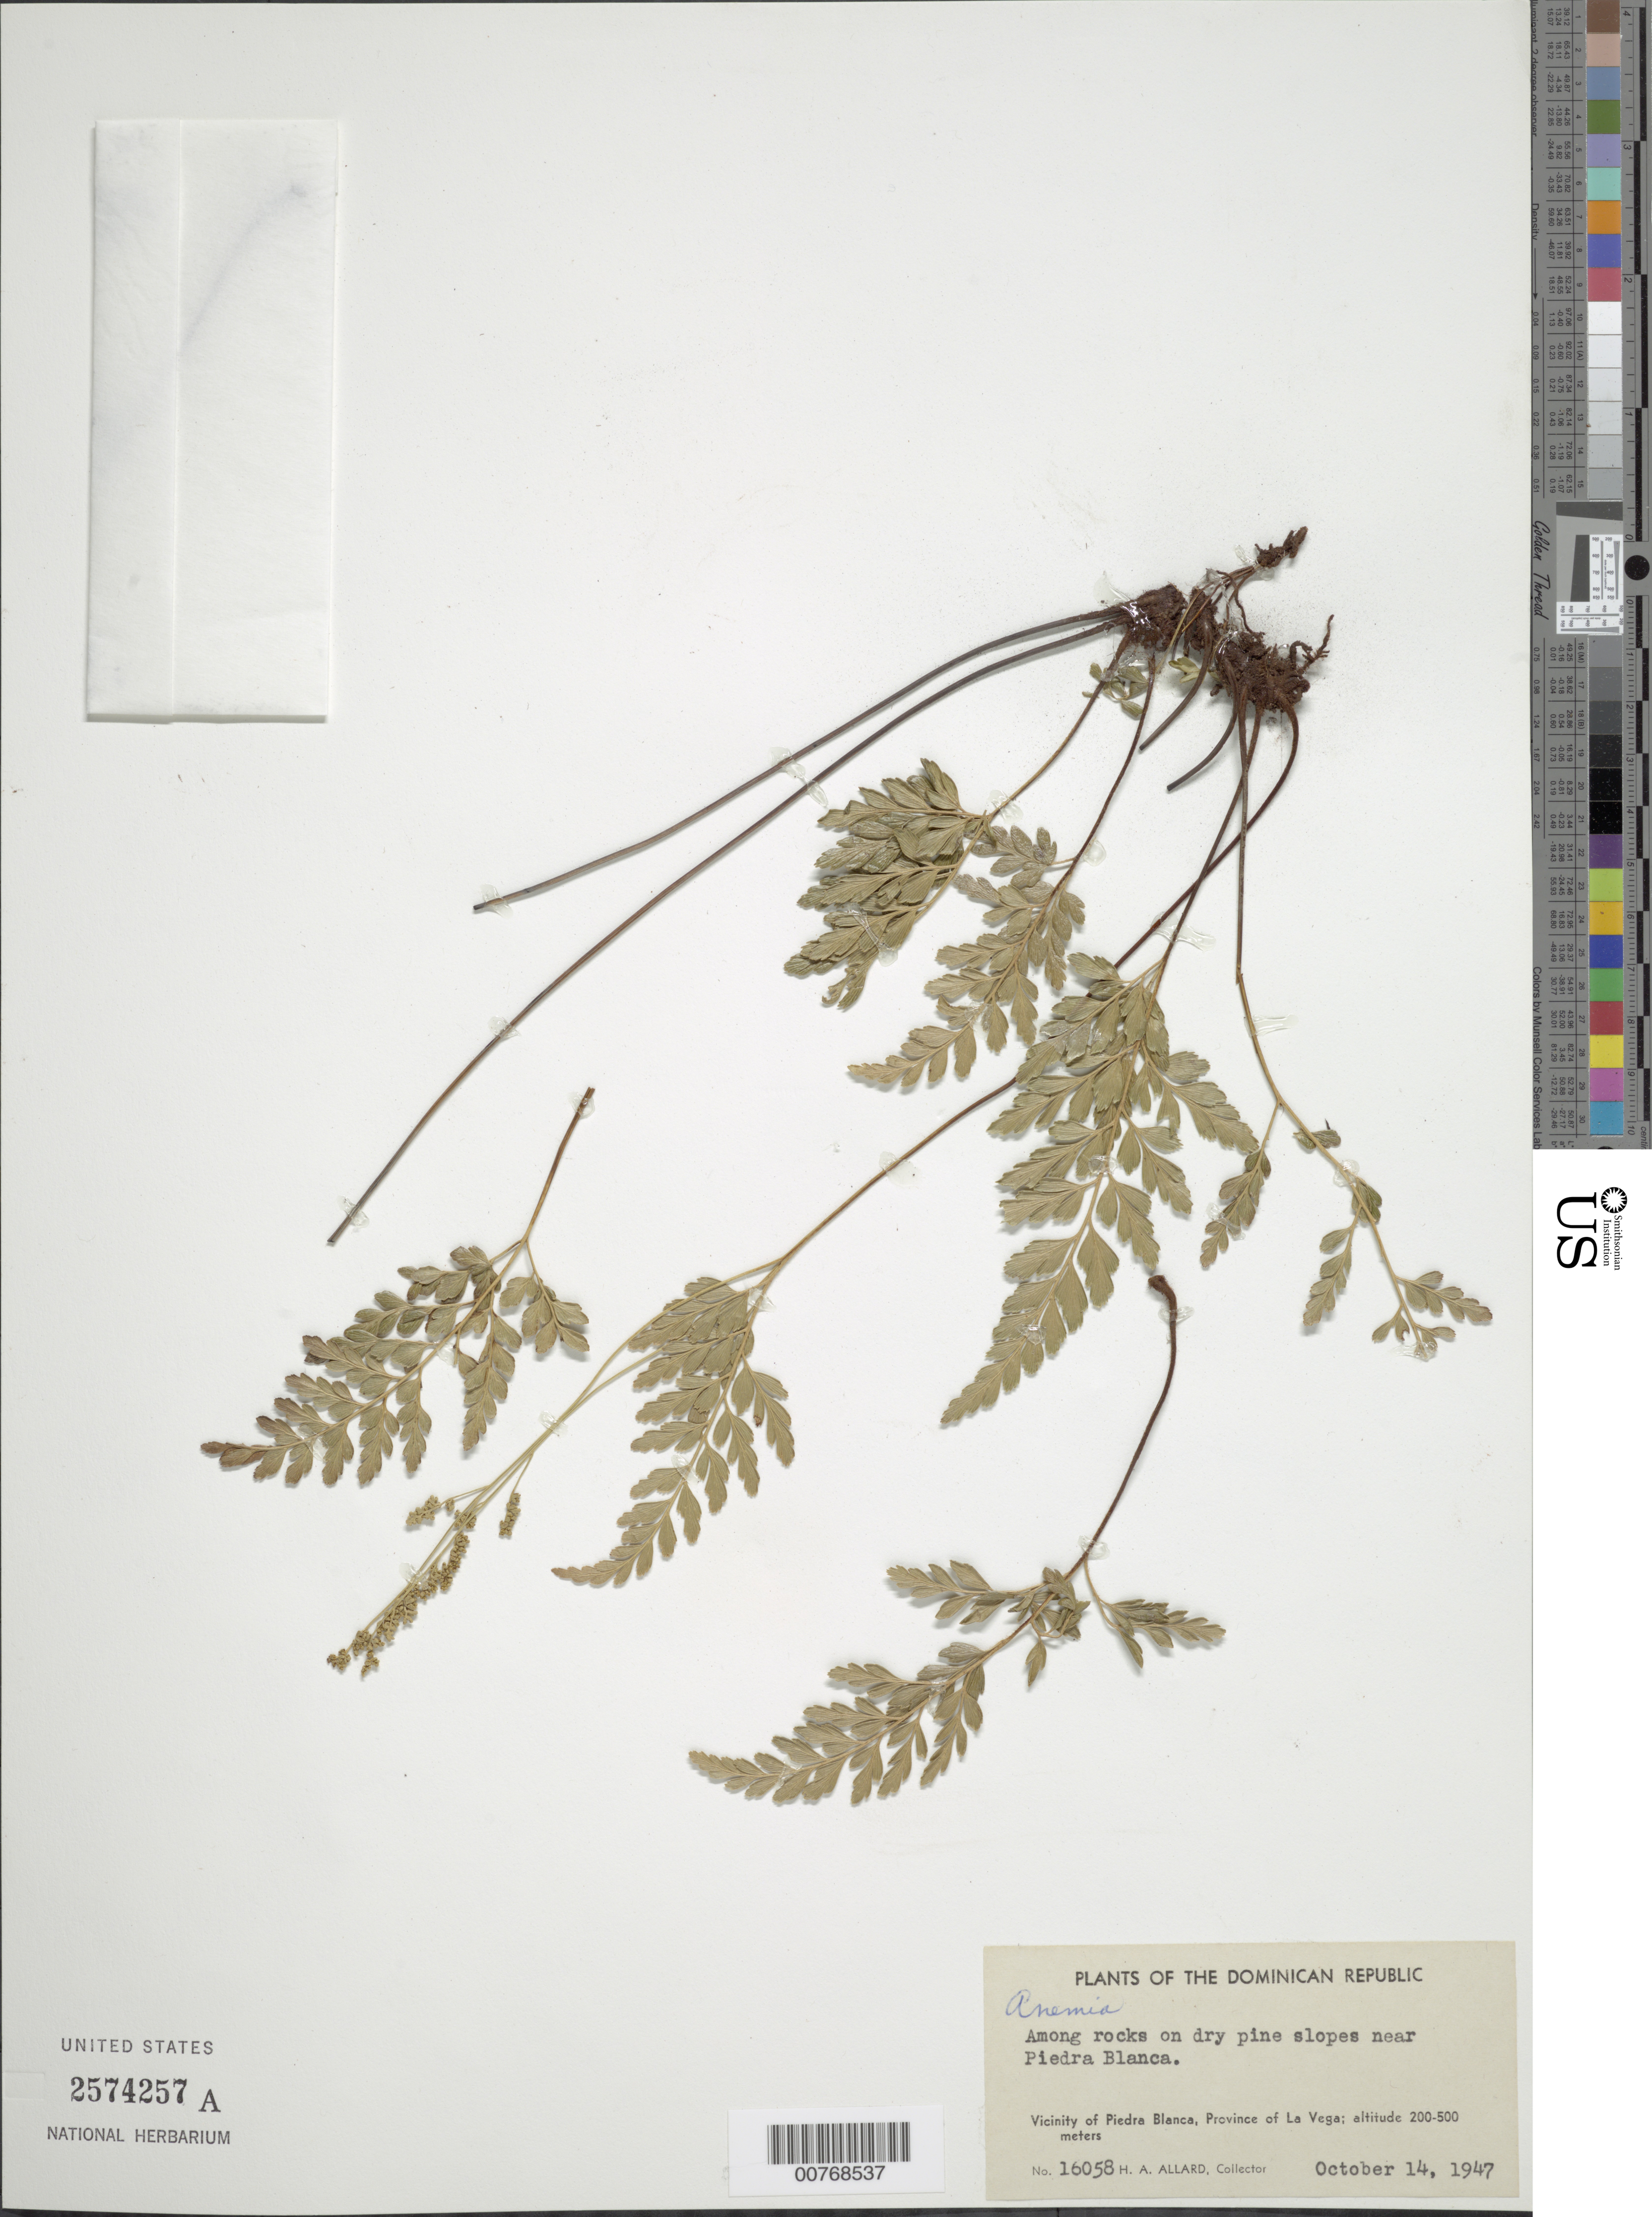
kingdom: Plantae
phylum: Tracheophyta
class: Polypodiopsida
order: Schizaeales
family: Anemiaceae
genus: Anemia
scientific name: Anemia adiantifolia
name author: (L.) Sw.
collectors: H. A. Allard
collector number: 16058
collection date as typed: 14 Oct 1947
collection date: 1947-10-14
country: Dominican Republic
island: Hispaniola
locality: Vicinity of Piedra Blanca, Province of La Vega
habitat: Among rocks on dry pine slopes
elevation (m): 200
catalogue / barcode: US 2574257A